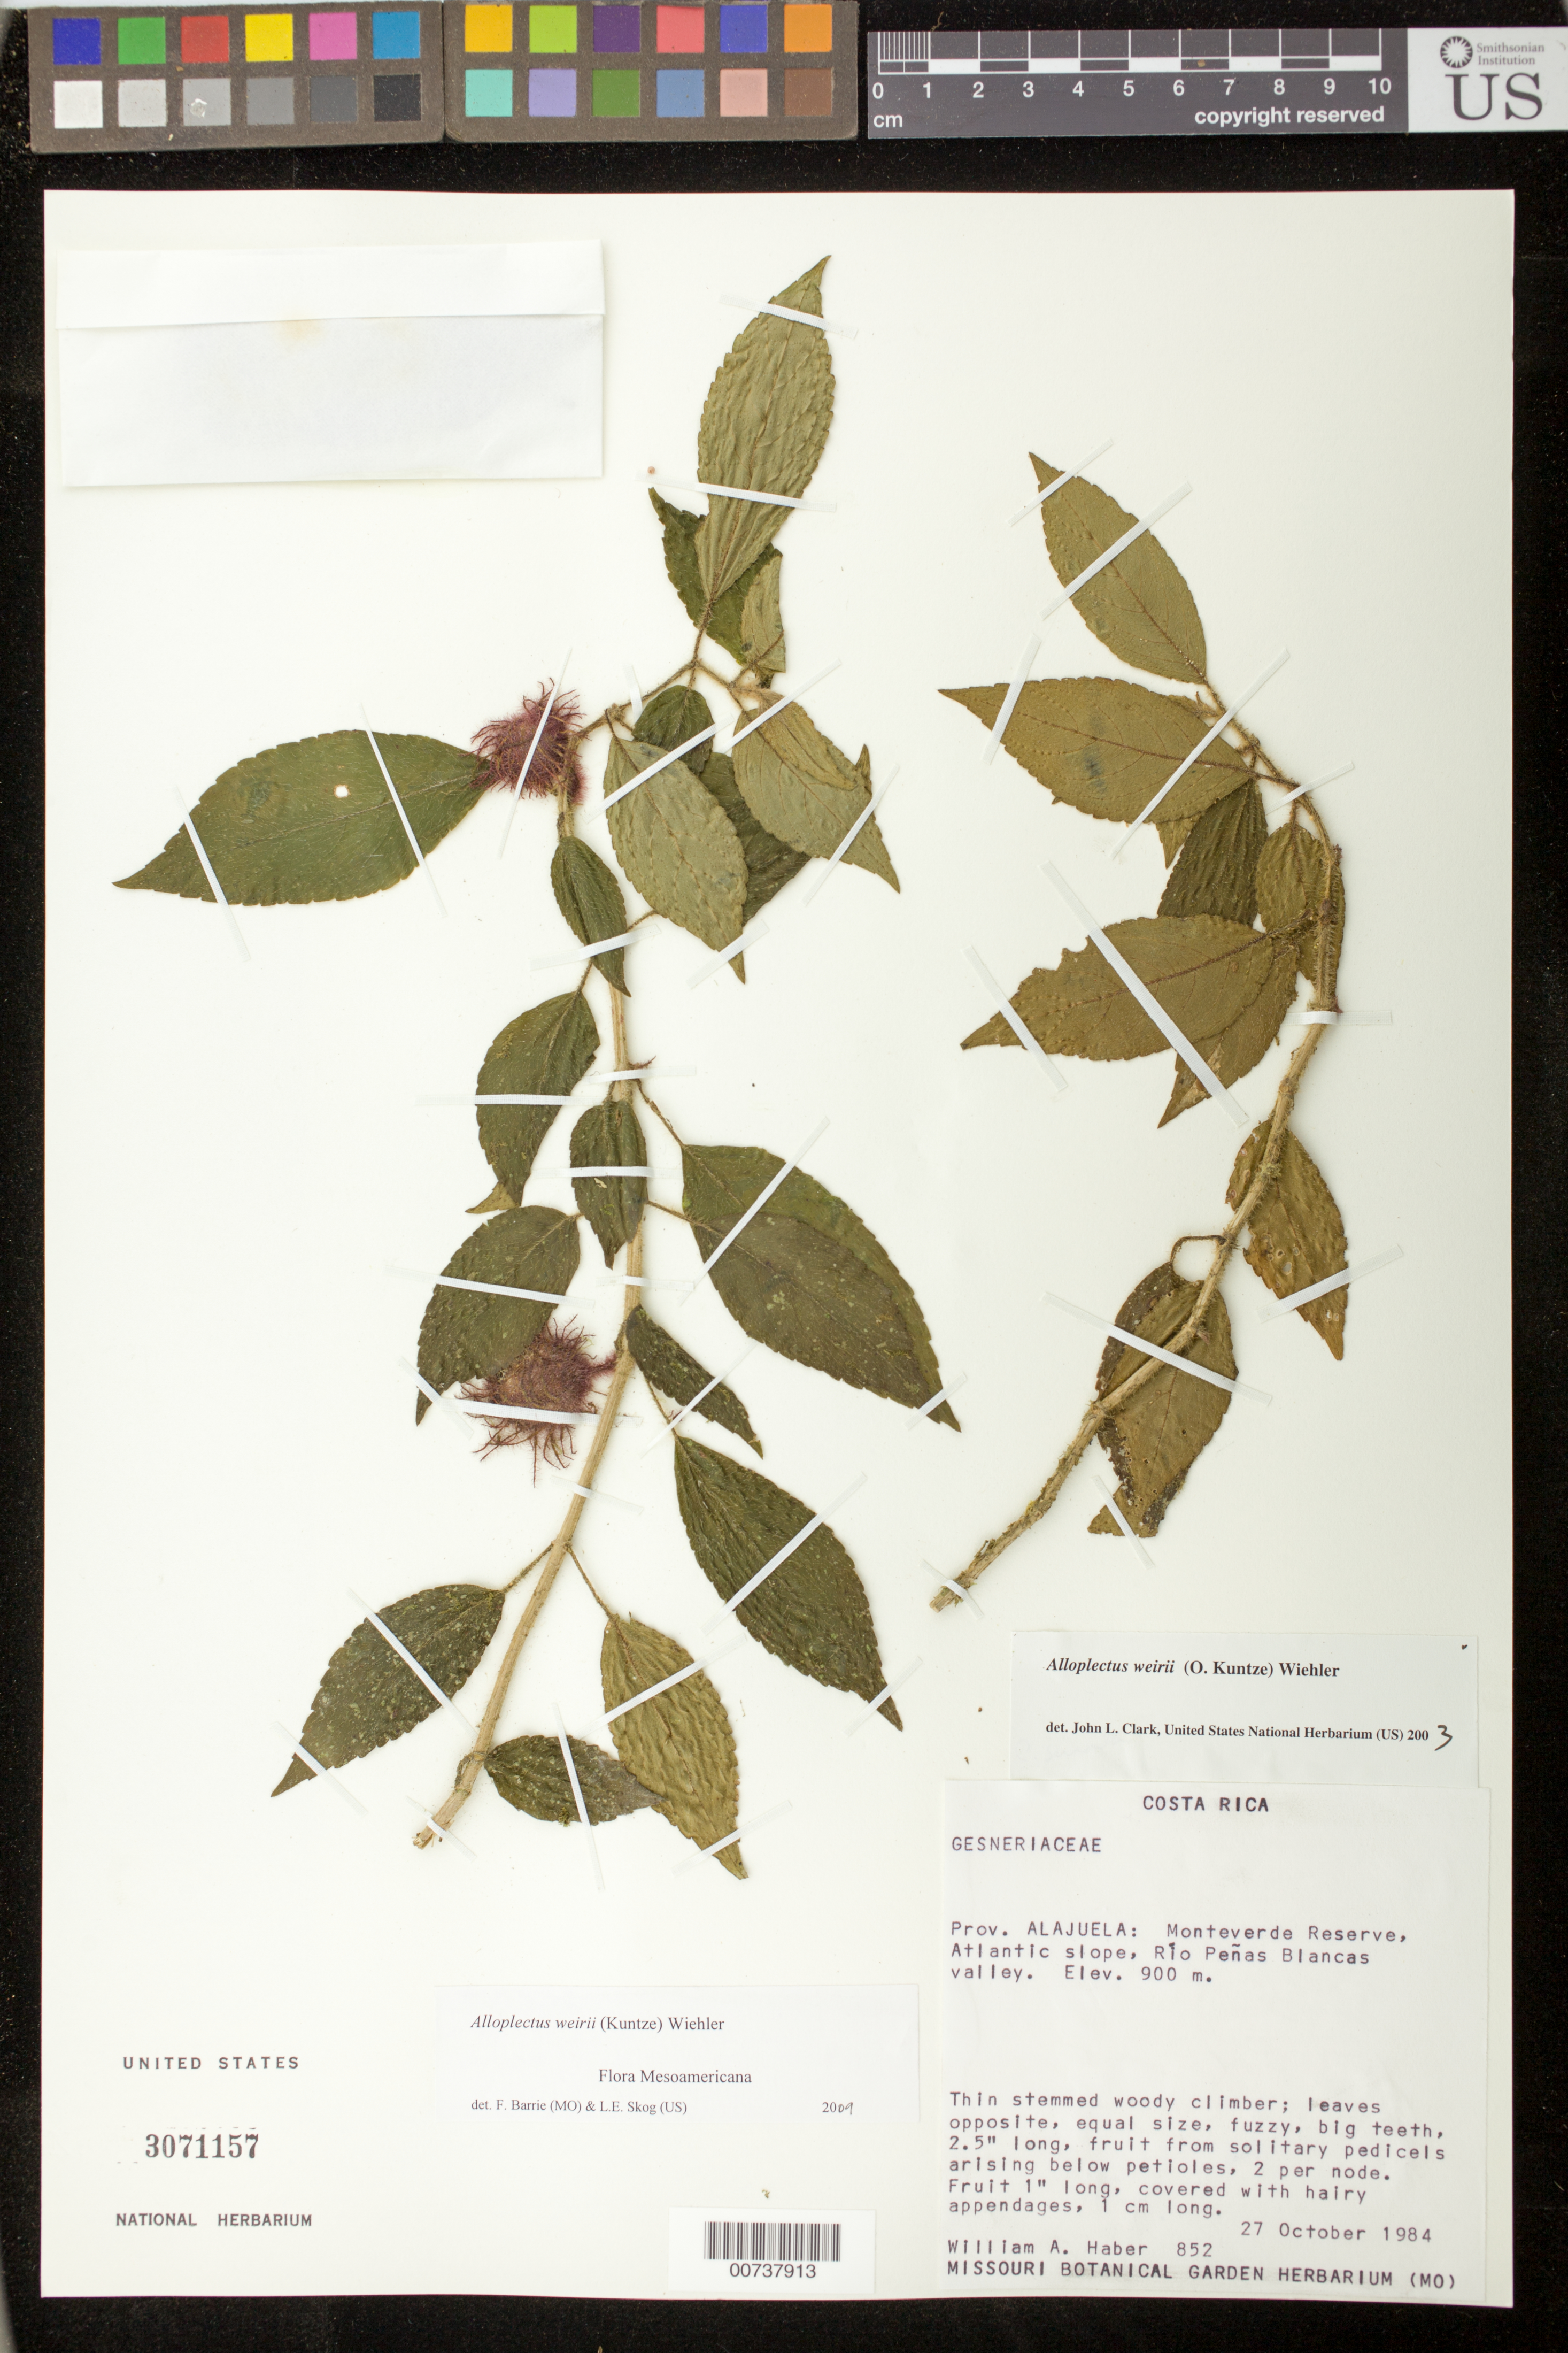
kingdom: Plantae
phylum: Tracheophyta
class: Magnoliopsida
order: Lamiales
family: Gesneriaceae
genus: Alloplectus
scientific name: Alloplectus weirii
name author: (Kuntze) Wiehler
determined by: Barrie, F. R.; Skog, Laurence E.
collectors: W. A. Haber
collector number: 852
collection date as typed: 27 Oct 1984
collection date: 1984-10-27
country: Costa Rica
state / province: Alajuela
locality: Monteverde Reserve, Atlantic slope, Río Peñas Blancas valley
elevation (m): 900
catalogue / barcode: US 3071157